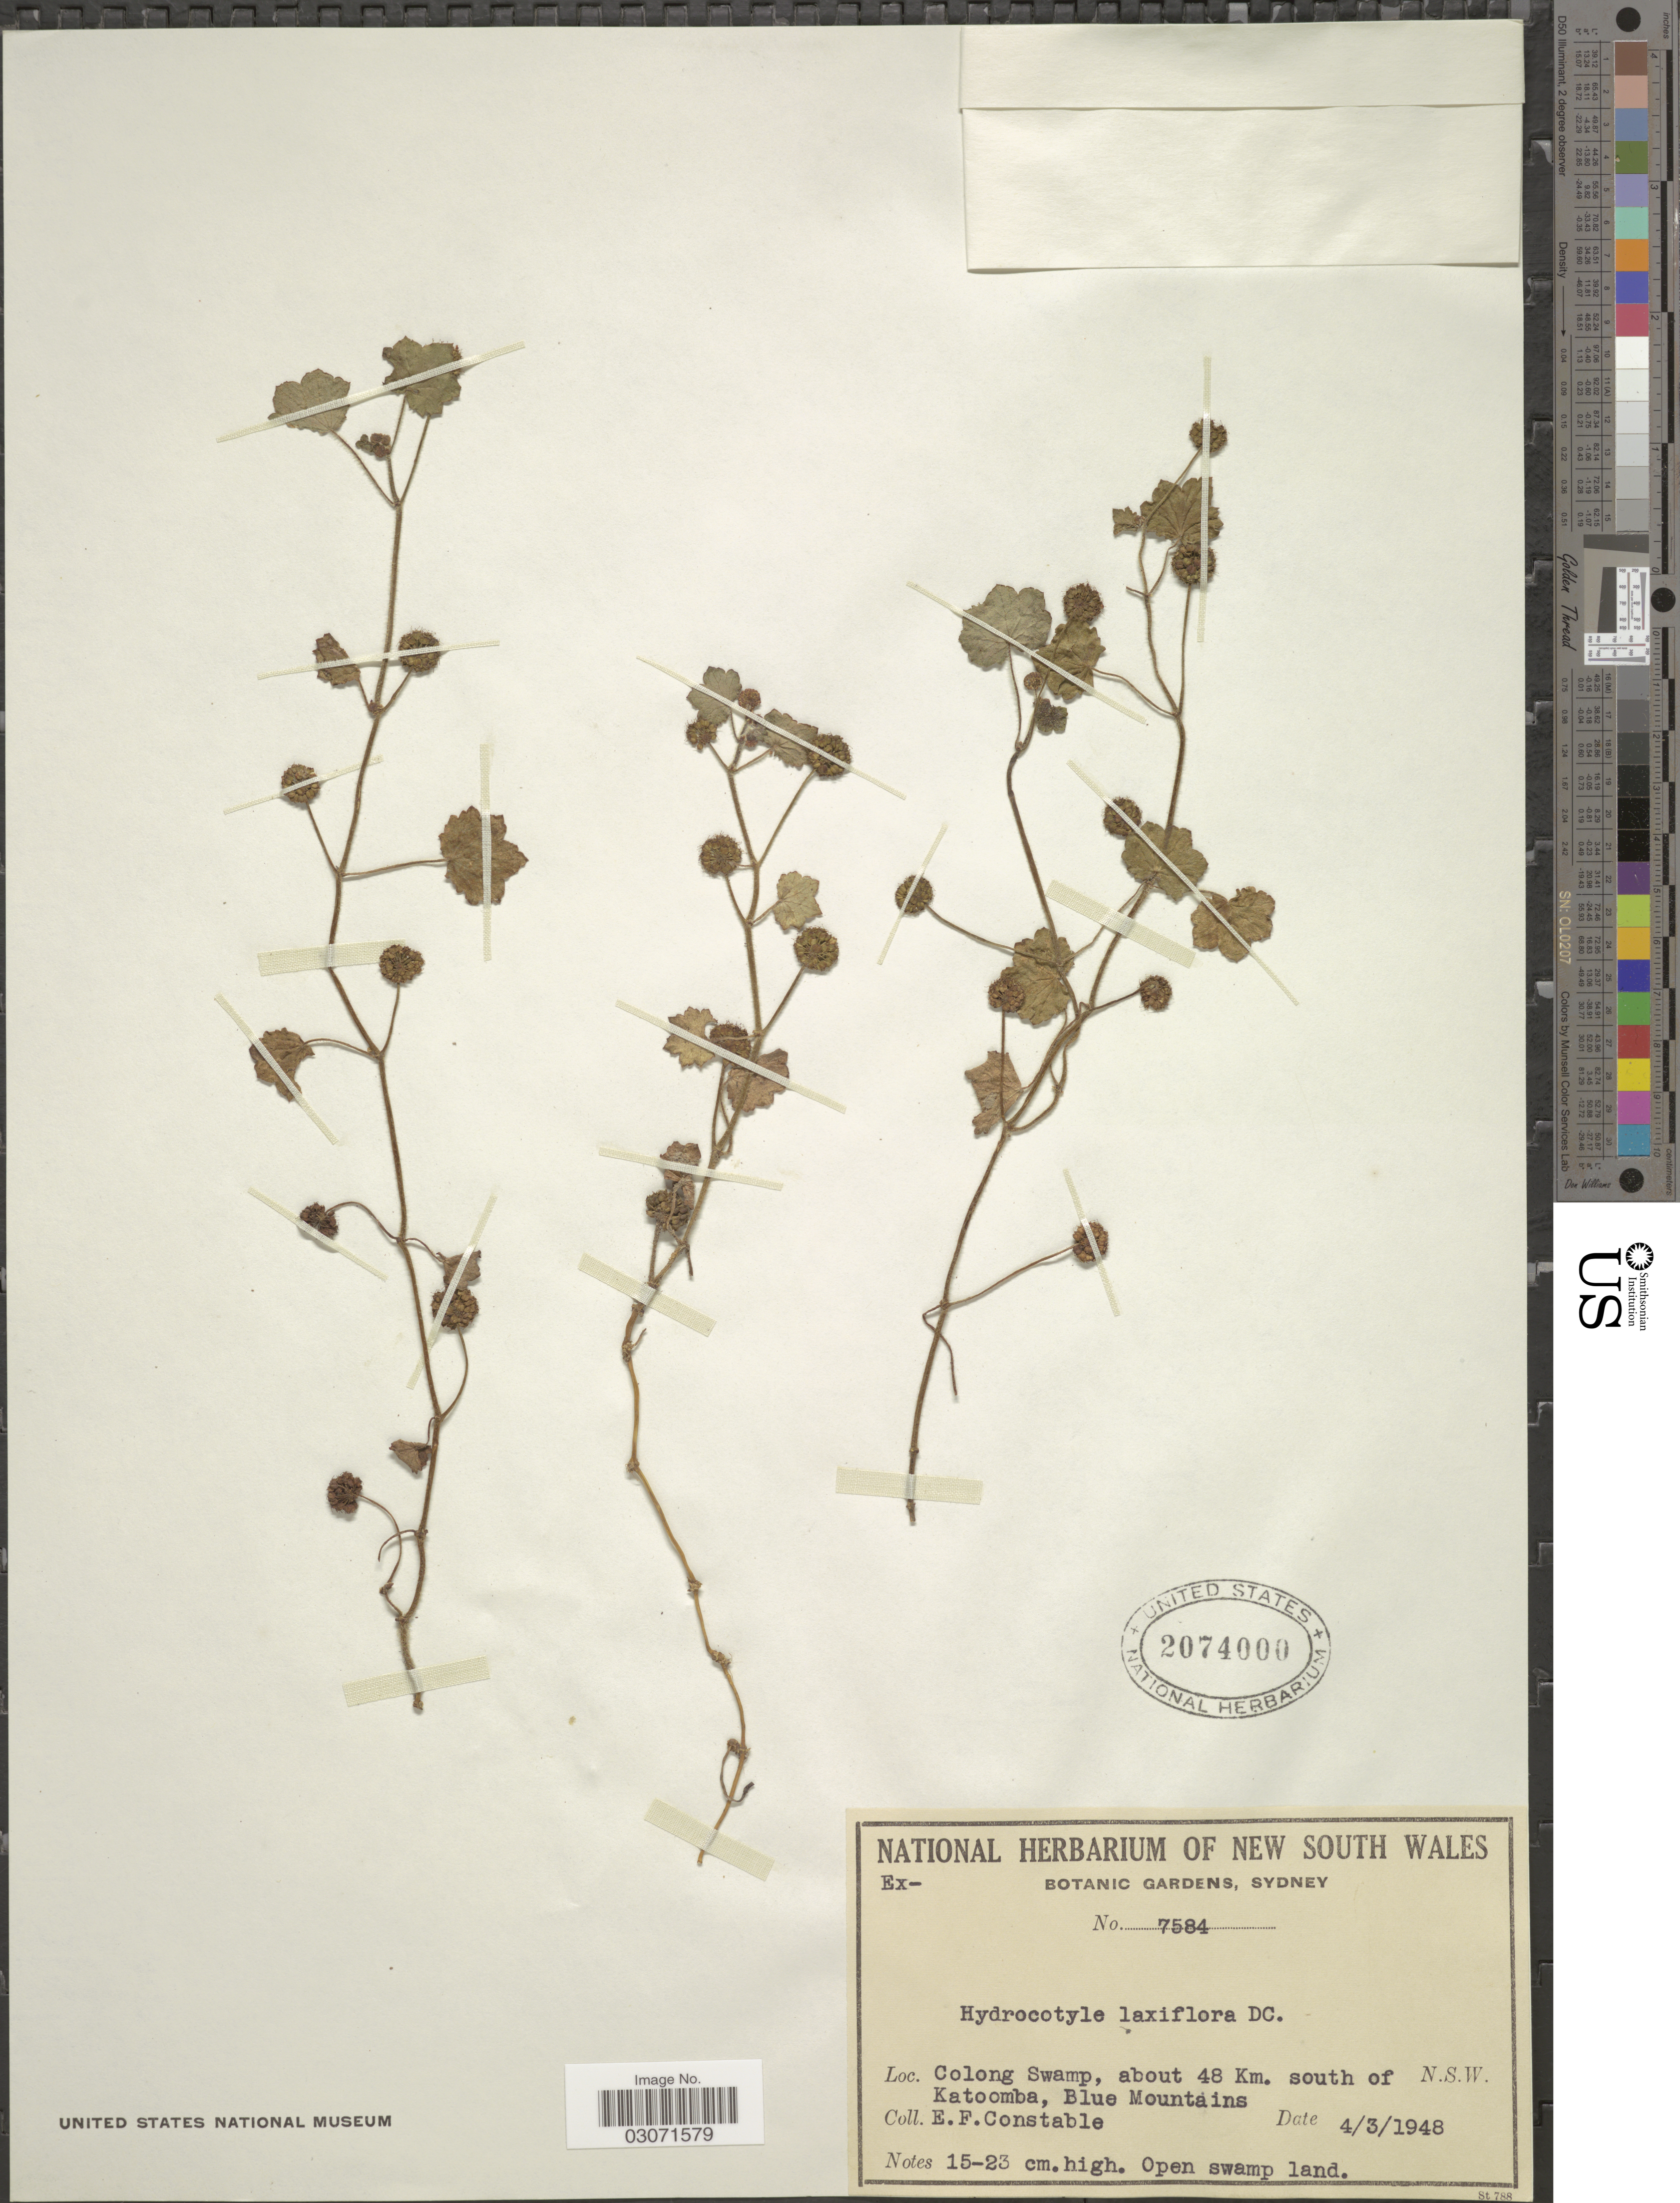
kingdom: Plantae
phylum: Tracheophyta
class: Magnoliopsida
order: Apiales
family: Araliaceae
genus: Hydrocotyle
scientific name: Hydrocotyle laxiflora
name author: DC.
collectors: E. F. Constable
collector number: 7584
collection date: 1948-03-04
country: Australia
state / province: New South Wales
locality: Colong Swamp, about 48 Km. south of Katoomba, Blue Mountains. N. S. W.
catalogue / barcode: US 2074000